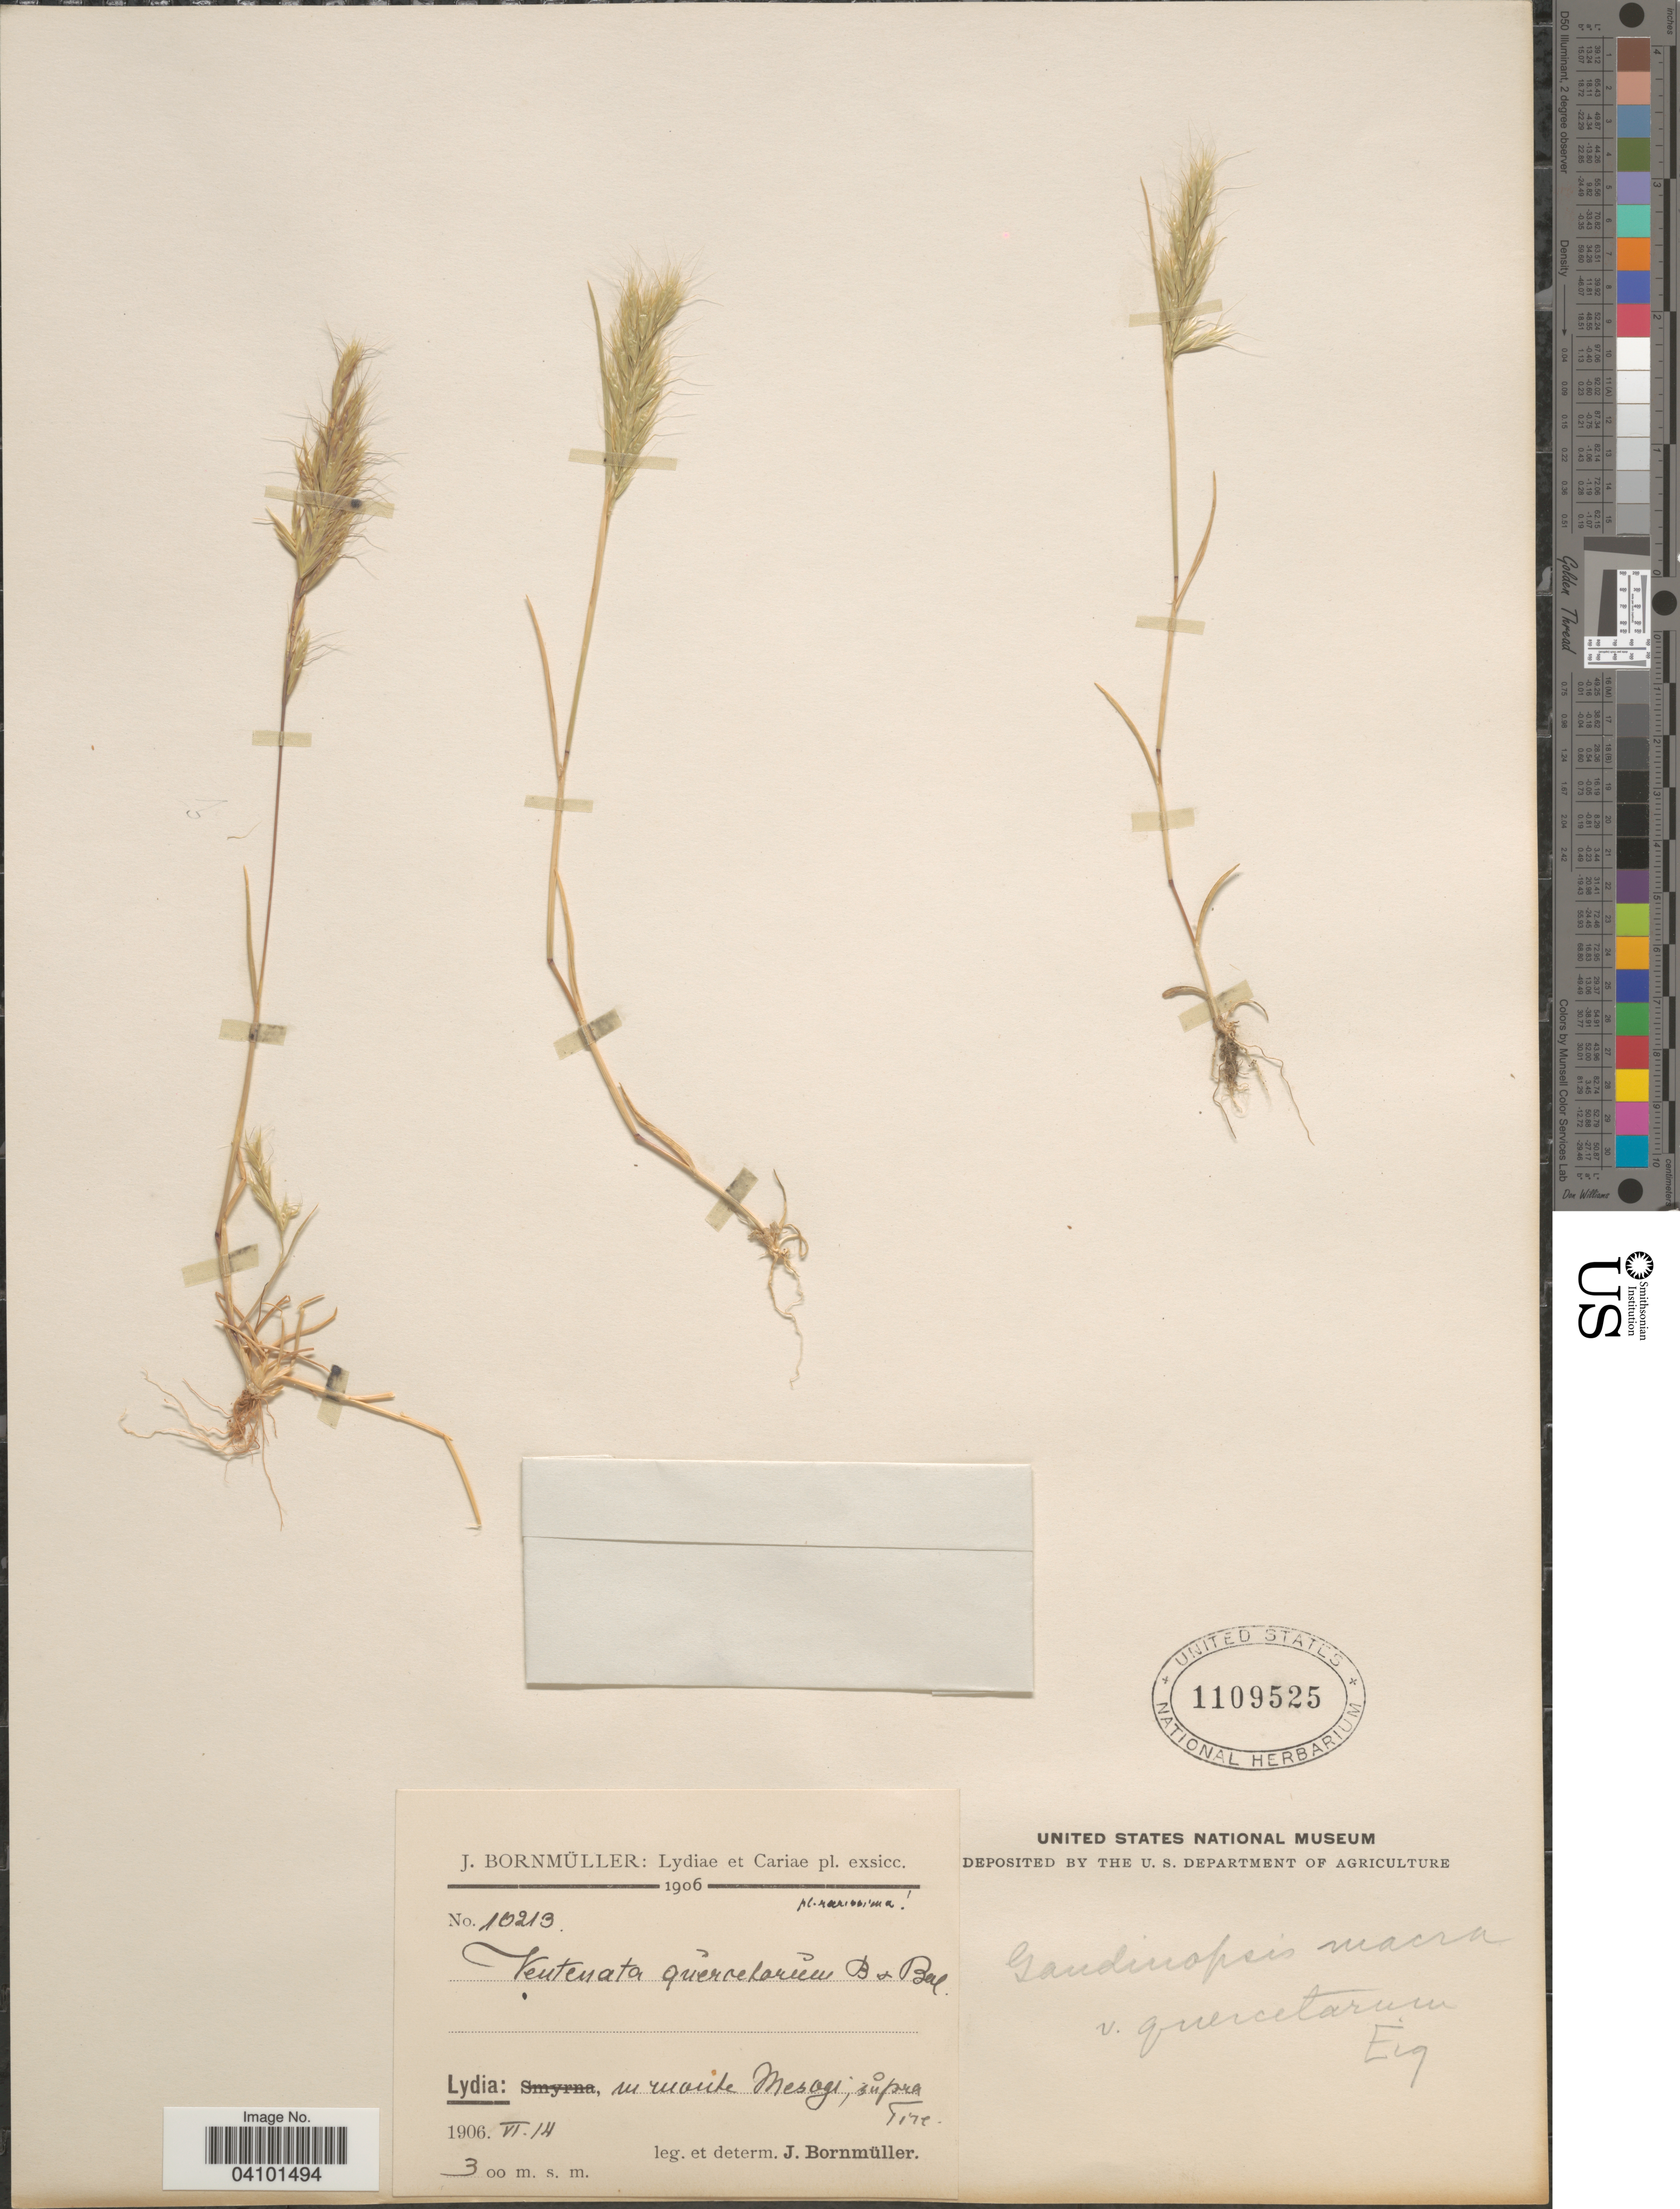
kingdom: Plantae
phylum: Tracheophyta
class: Liliopsida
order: Poales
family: Poaceae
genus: Gaudinopsis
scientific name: Gaudinopsis macra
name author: (Steven ex M. Bieb.) Eig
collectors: J. Bornmüller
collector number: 10213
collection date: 1906-06-14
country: Cyprus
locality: Lydiae et Cariae. Lydia: in monte Mesogi, supra Tire.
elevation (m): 300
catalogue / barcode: US 1109525